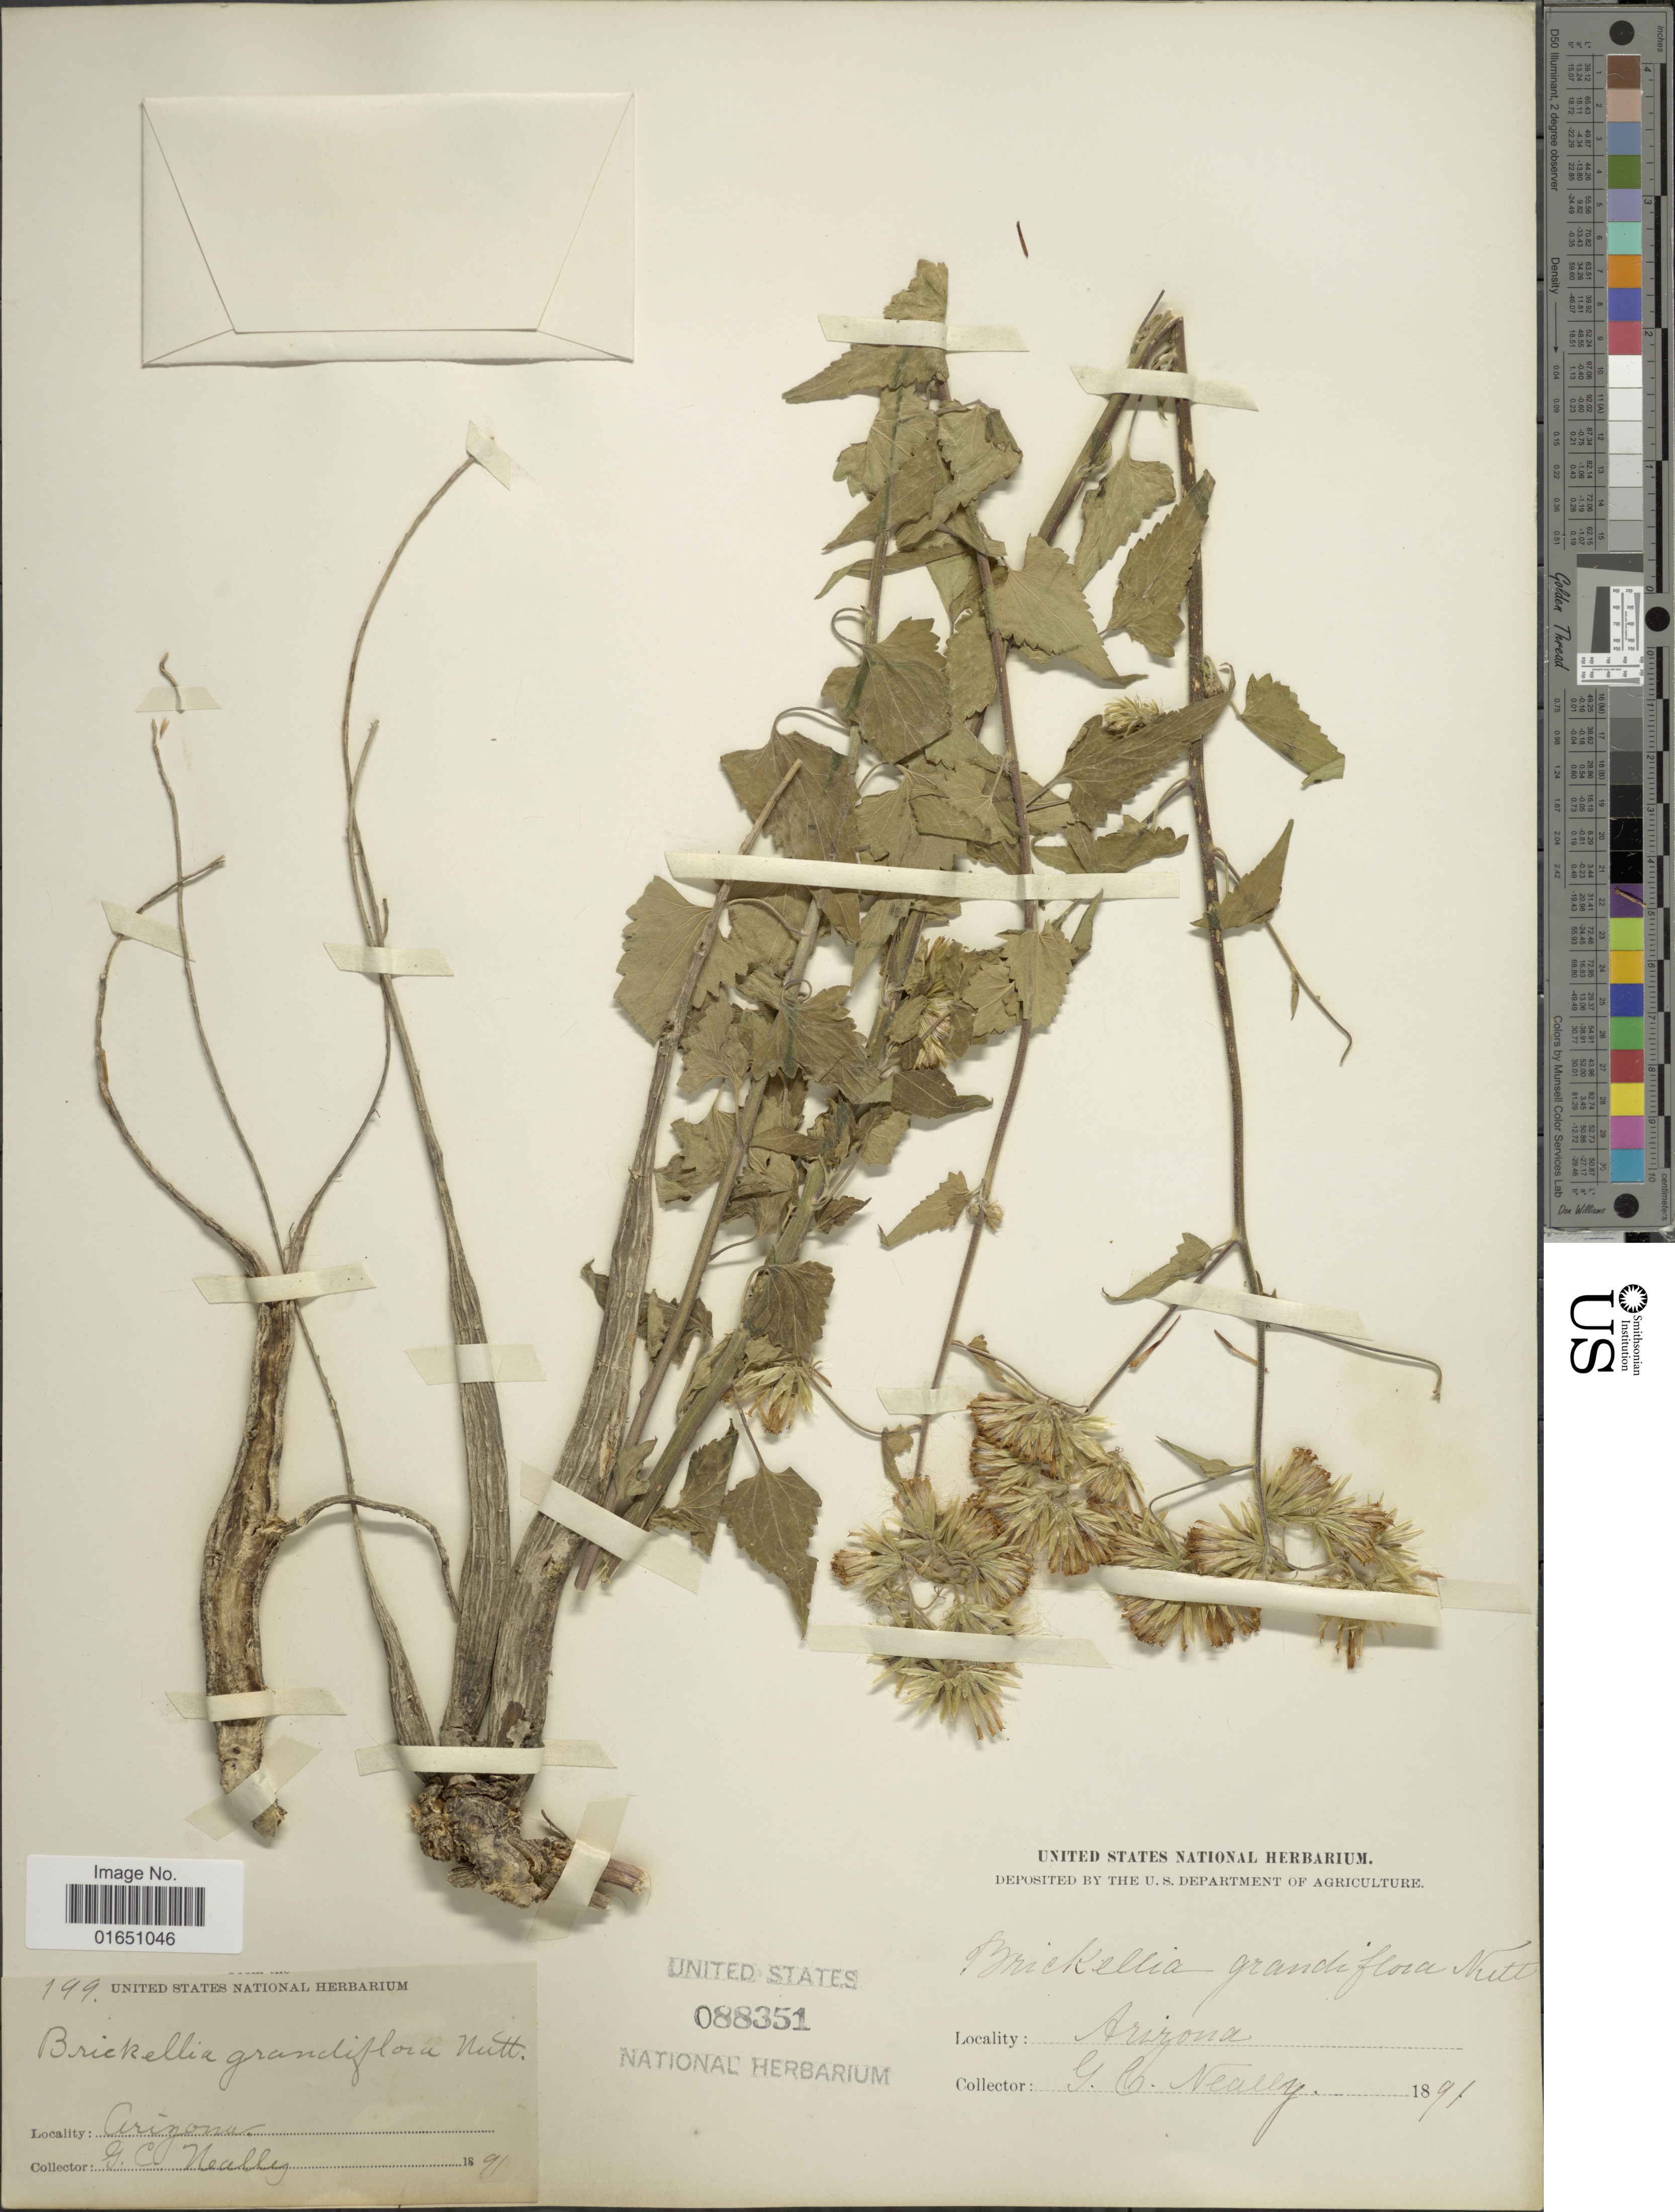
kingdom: Plantae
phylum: Tracheophyta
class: Magnoliopsida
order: Asterales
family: Asteraceae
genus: Brickellia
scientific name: Brickellia grandiflora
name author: (Hook.) Nutt.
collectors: G. Neally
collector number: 199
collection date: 1891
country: United States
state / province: Arizona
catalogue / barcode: US 88351